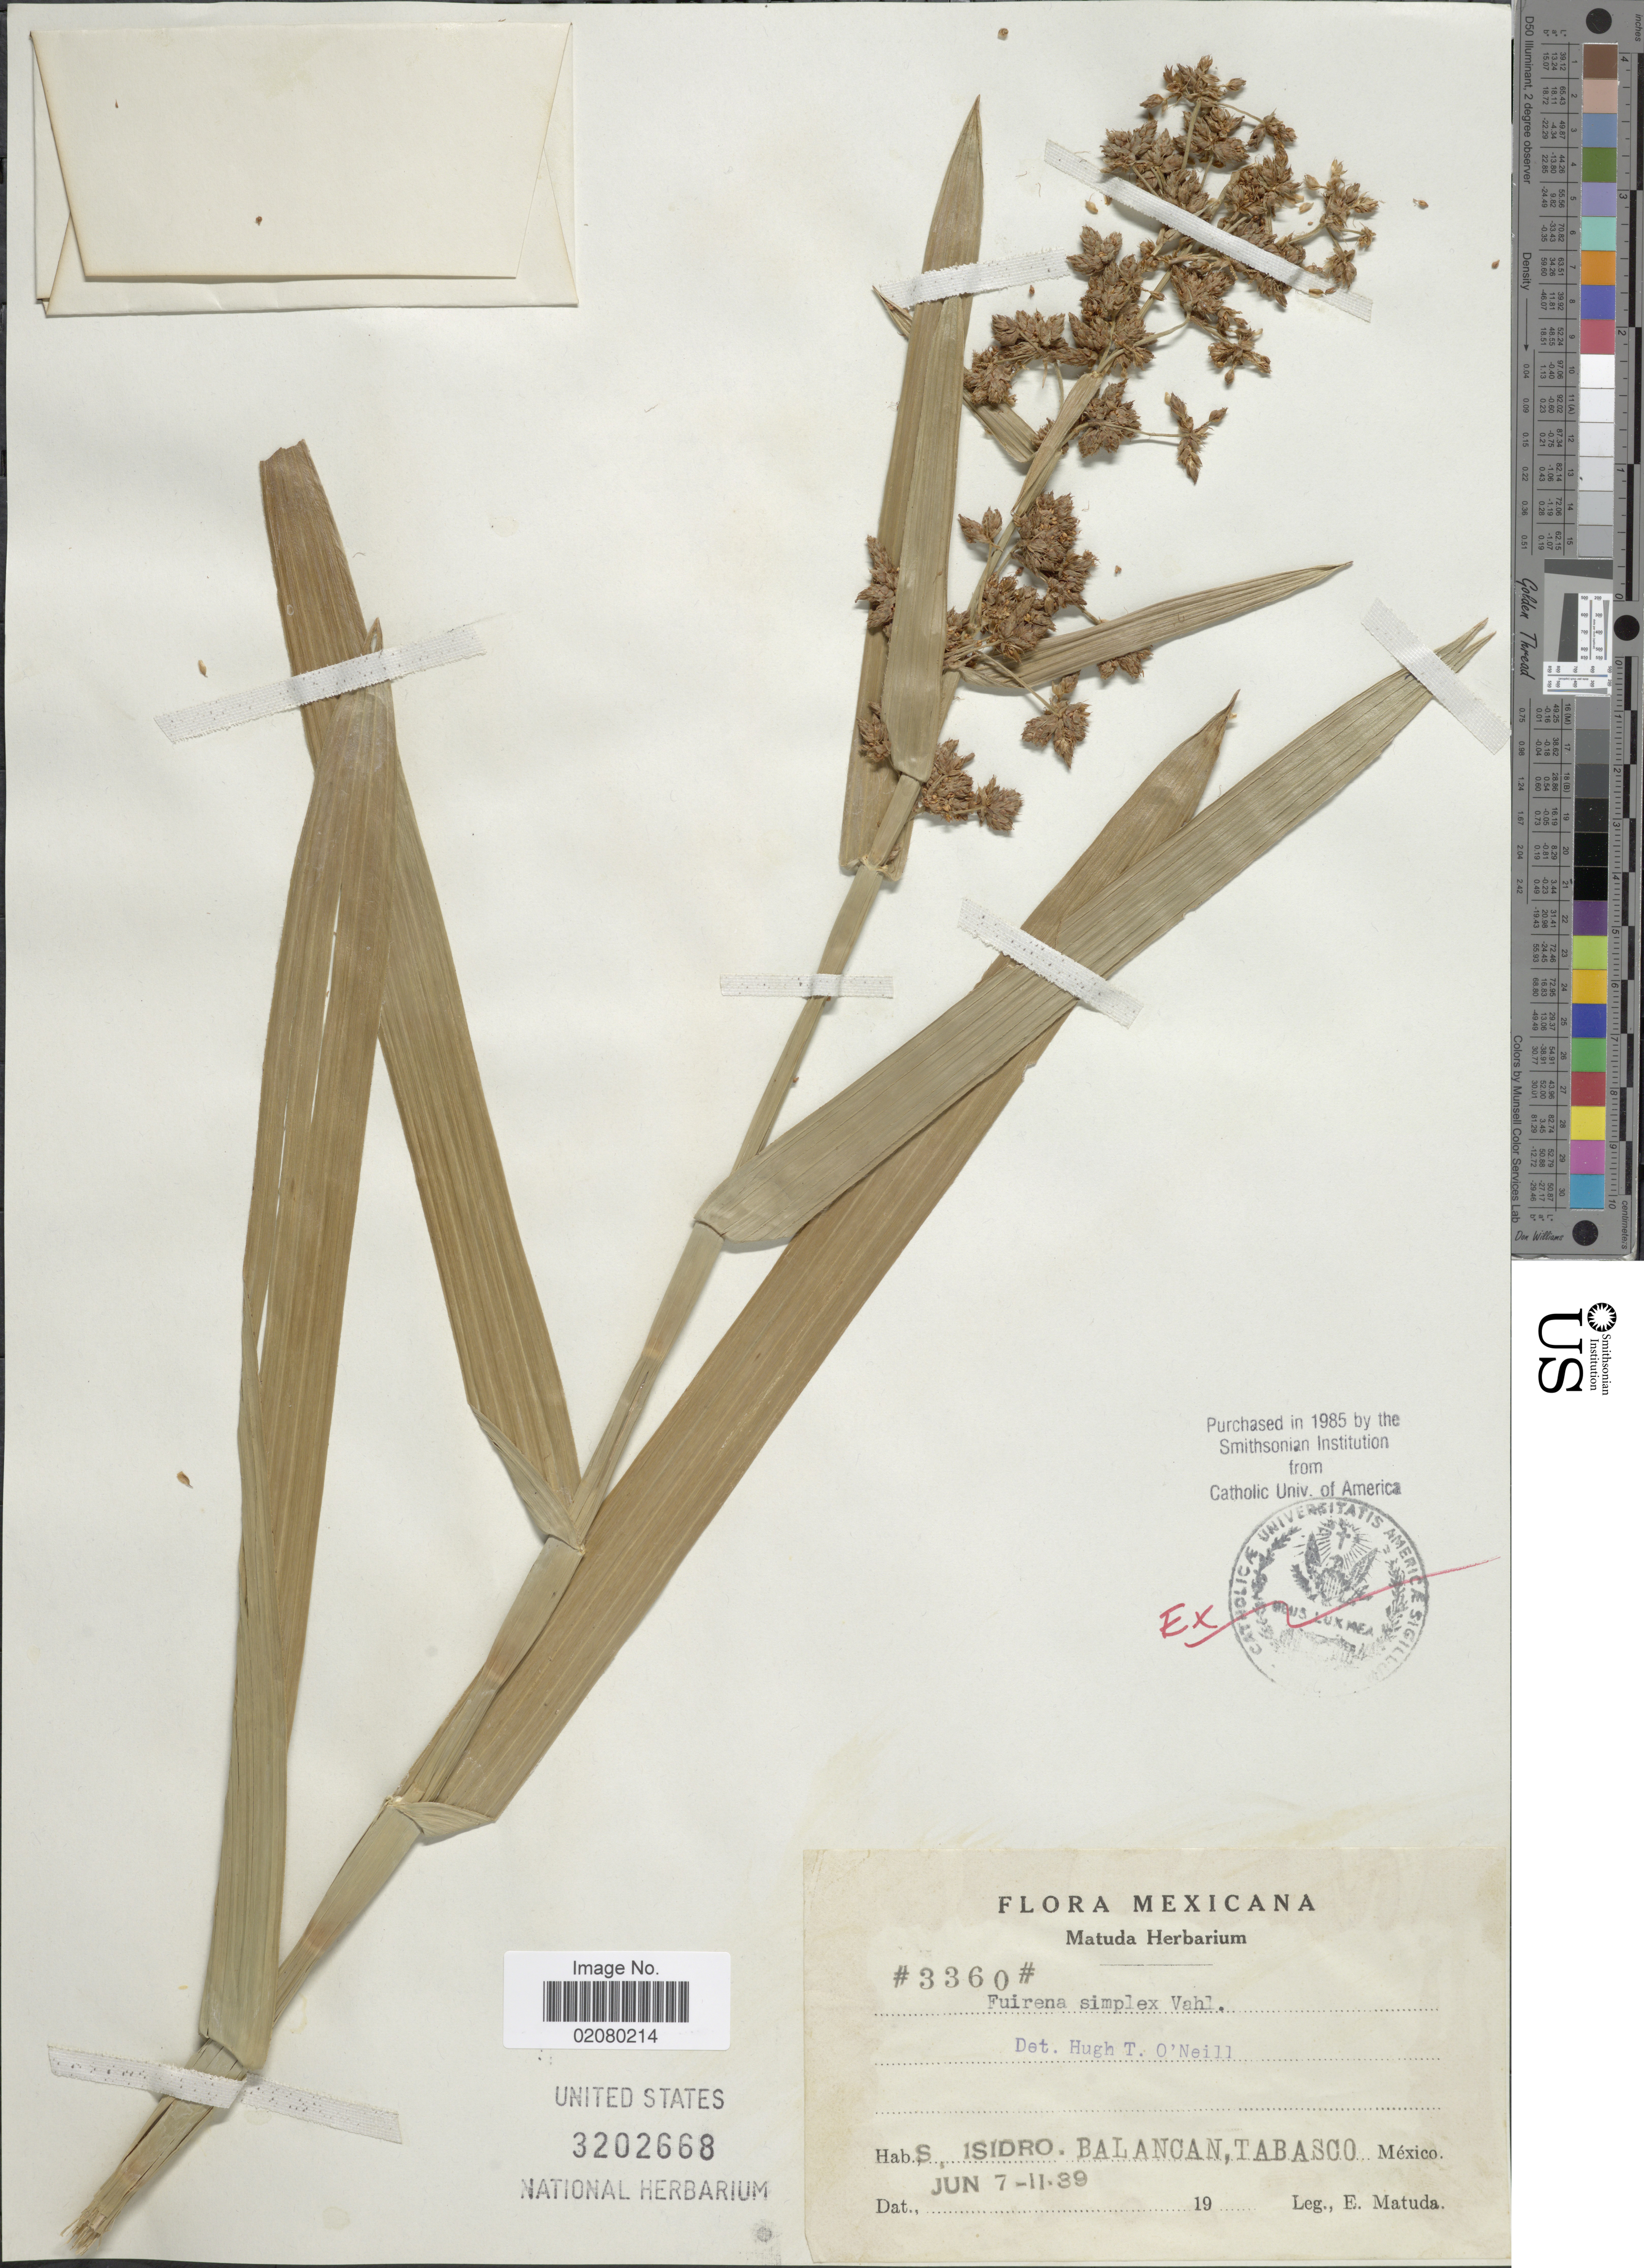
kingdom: Plantae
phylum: Tracheophyta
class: Liliopsida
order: Poales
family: Cyperaceae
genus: Fuirena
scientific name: Fuirena simplex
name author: Vahl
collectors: E. Matuda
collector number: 3360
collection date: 1939-06-07/1939-06-11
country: Mexico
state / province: Tabasco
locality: S. Isidro, Balancan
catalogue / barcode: US 3202668